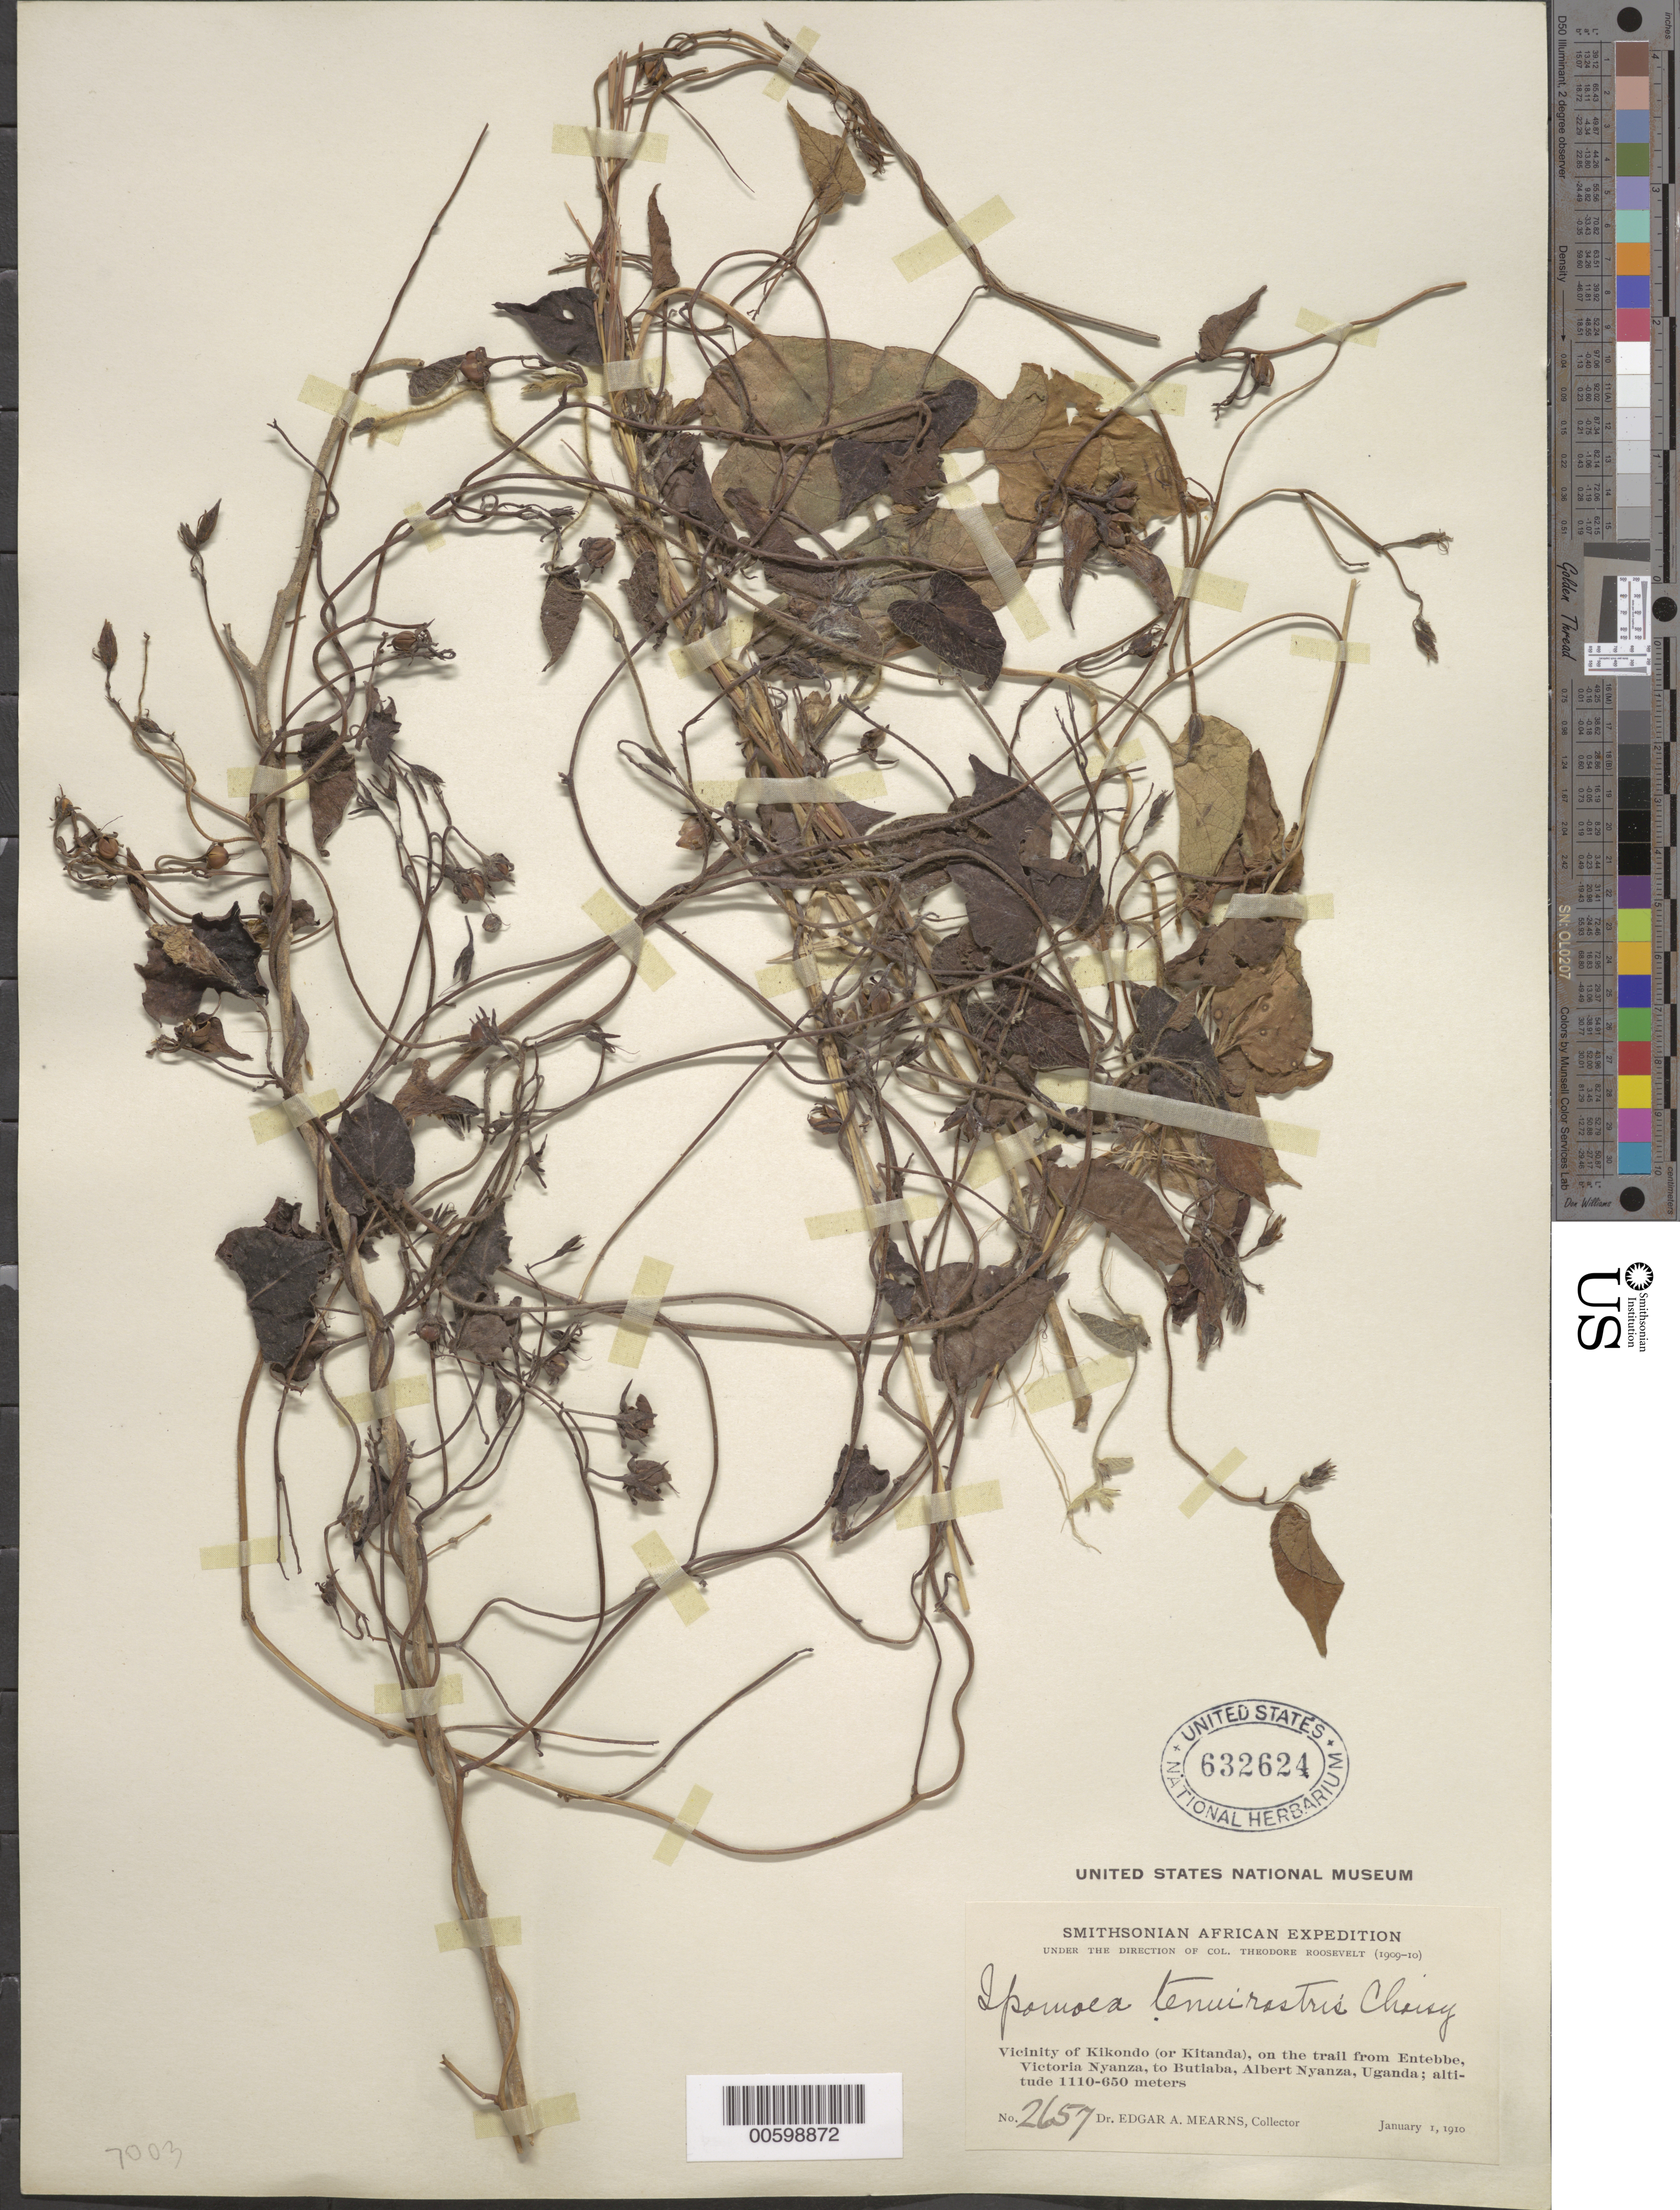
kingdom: Plantae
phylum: Tracheophyta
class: Magnoliopsida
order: Solanales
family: Convolvulaceae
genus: Ipomoea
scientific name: Ipomoea tenuirostris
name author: Choisy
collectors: E. A. Mearns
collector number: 2657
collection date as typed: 01 Jan 1910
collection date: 1910-01-01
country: Uganda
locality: Vicinity of Kikondo (or Kitanda), on the trail from Entebbe, Victoria Nyanza, to Butiaba, Albert Nyanza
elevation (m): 1110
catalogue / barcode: US 632624